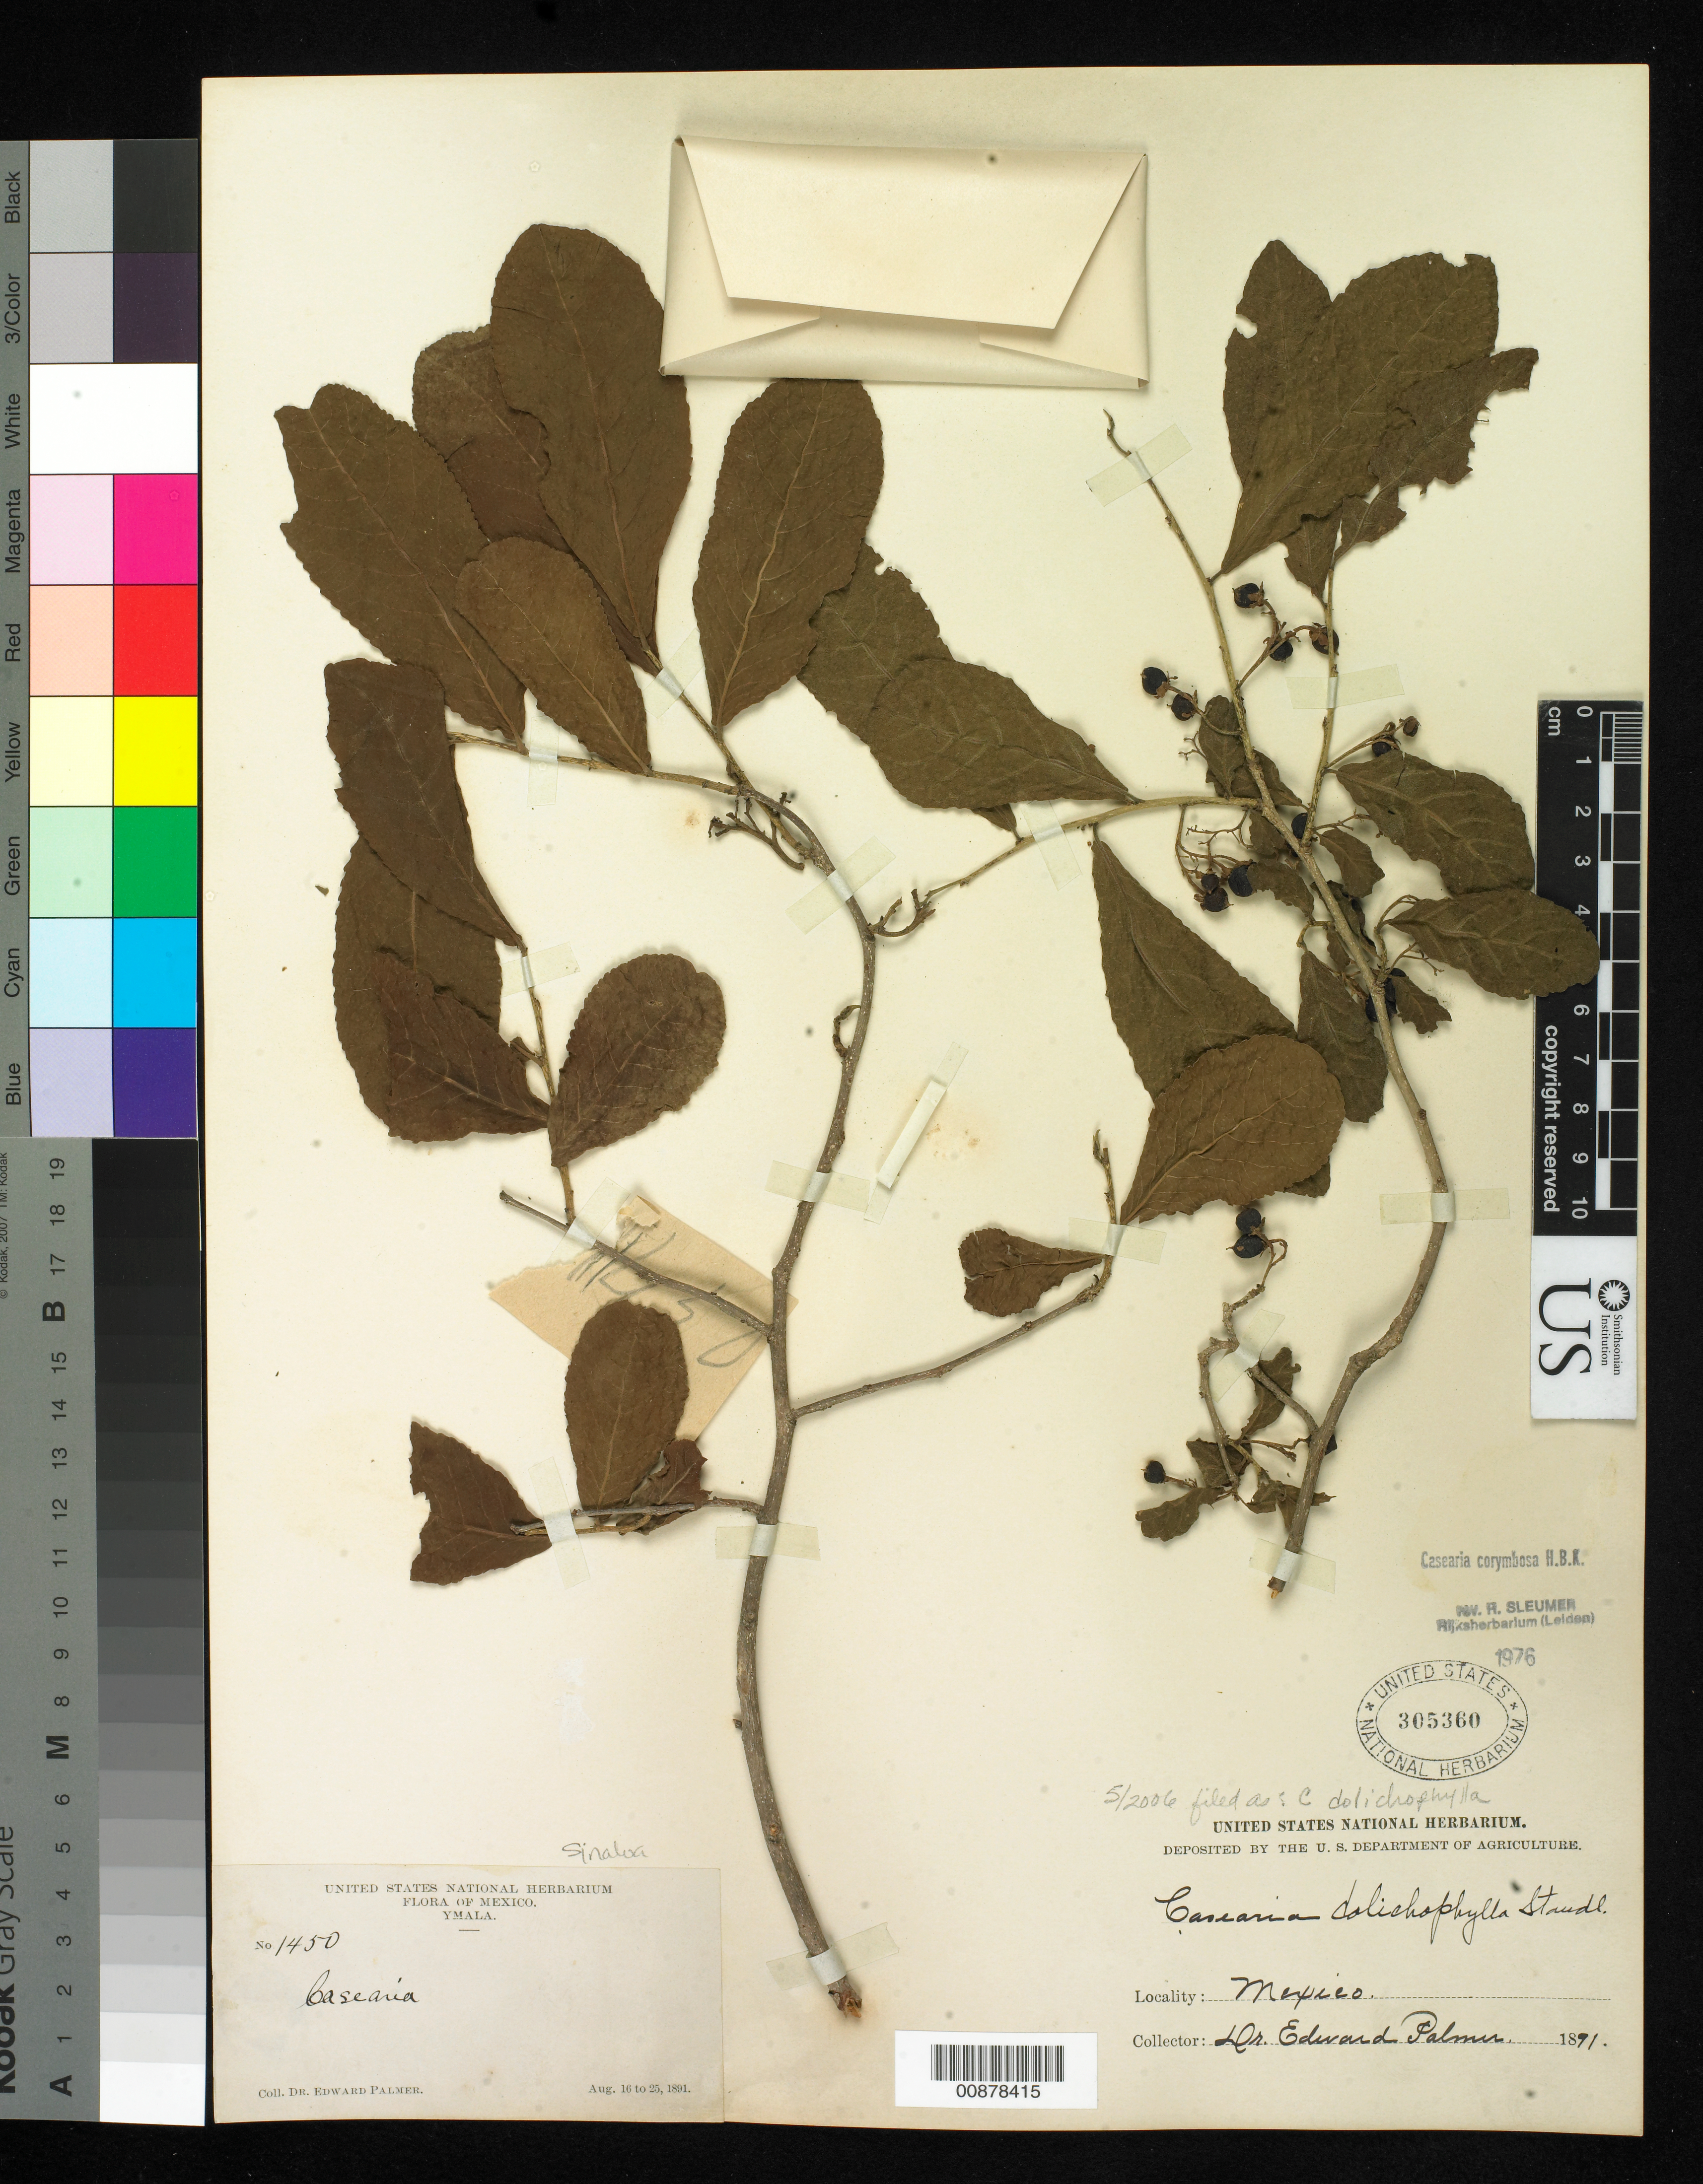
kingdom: Plantae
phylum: Tracheophyta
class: Magnoliopsida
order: Malpighiales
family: Salicaceae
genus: Casearia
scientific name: Casearia dolichophylla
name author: Standl.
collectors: E. Palmer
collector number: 1450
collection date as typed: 16 Aug 1891 to 25 Aug 1891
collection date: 1891-08-16/1891-08-25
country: Mexico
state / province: Sinaloa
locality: Ymala, Sinaloa.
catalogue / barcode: US 305360